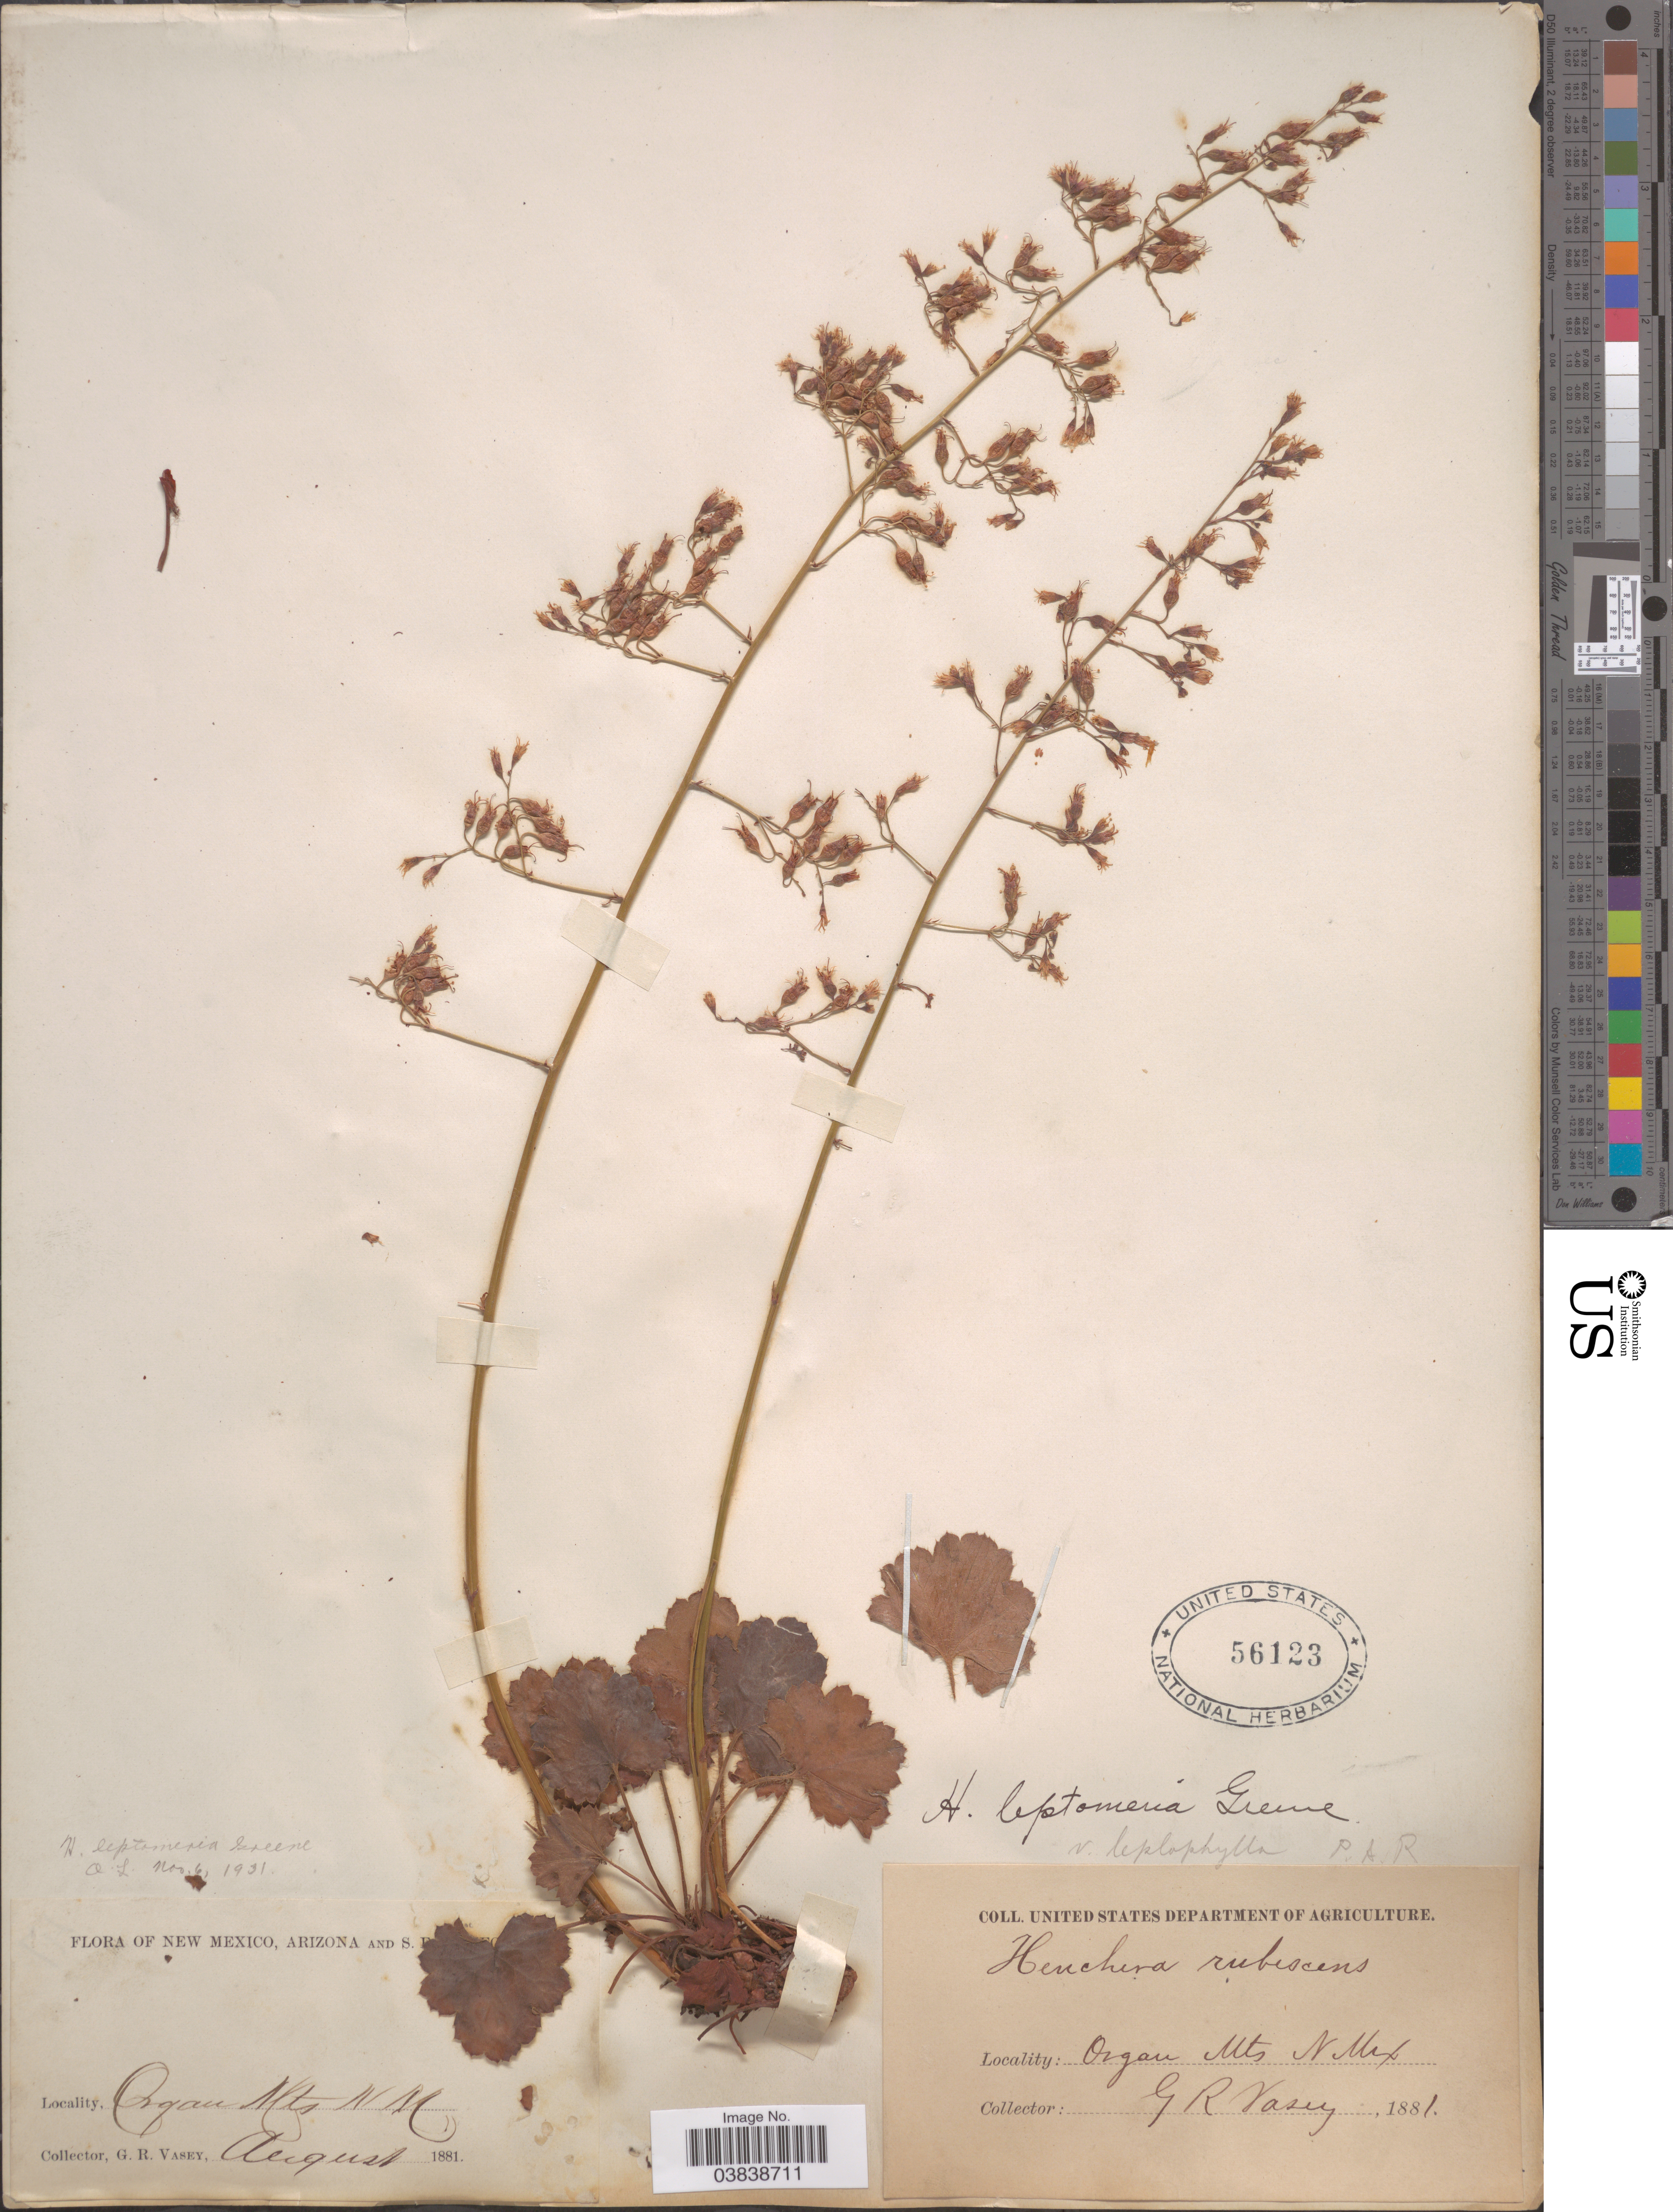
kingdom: Plantae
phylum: Tracheophyta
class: Magnoliopsida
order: Saxifragales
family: Saxifragaceae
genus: Heuchera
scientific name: Heuchera leptomeria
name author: Greene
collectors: G. R. Vasey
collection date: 1881-08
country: United States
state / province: New Mexico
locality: Organ mts.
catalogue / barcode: US 56123